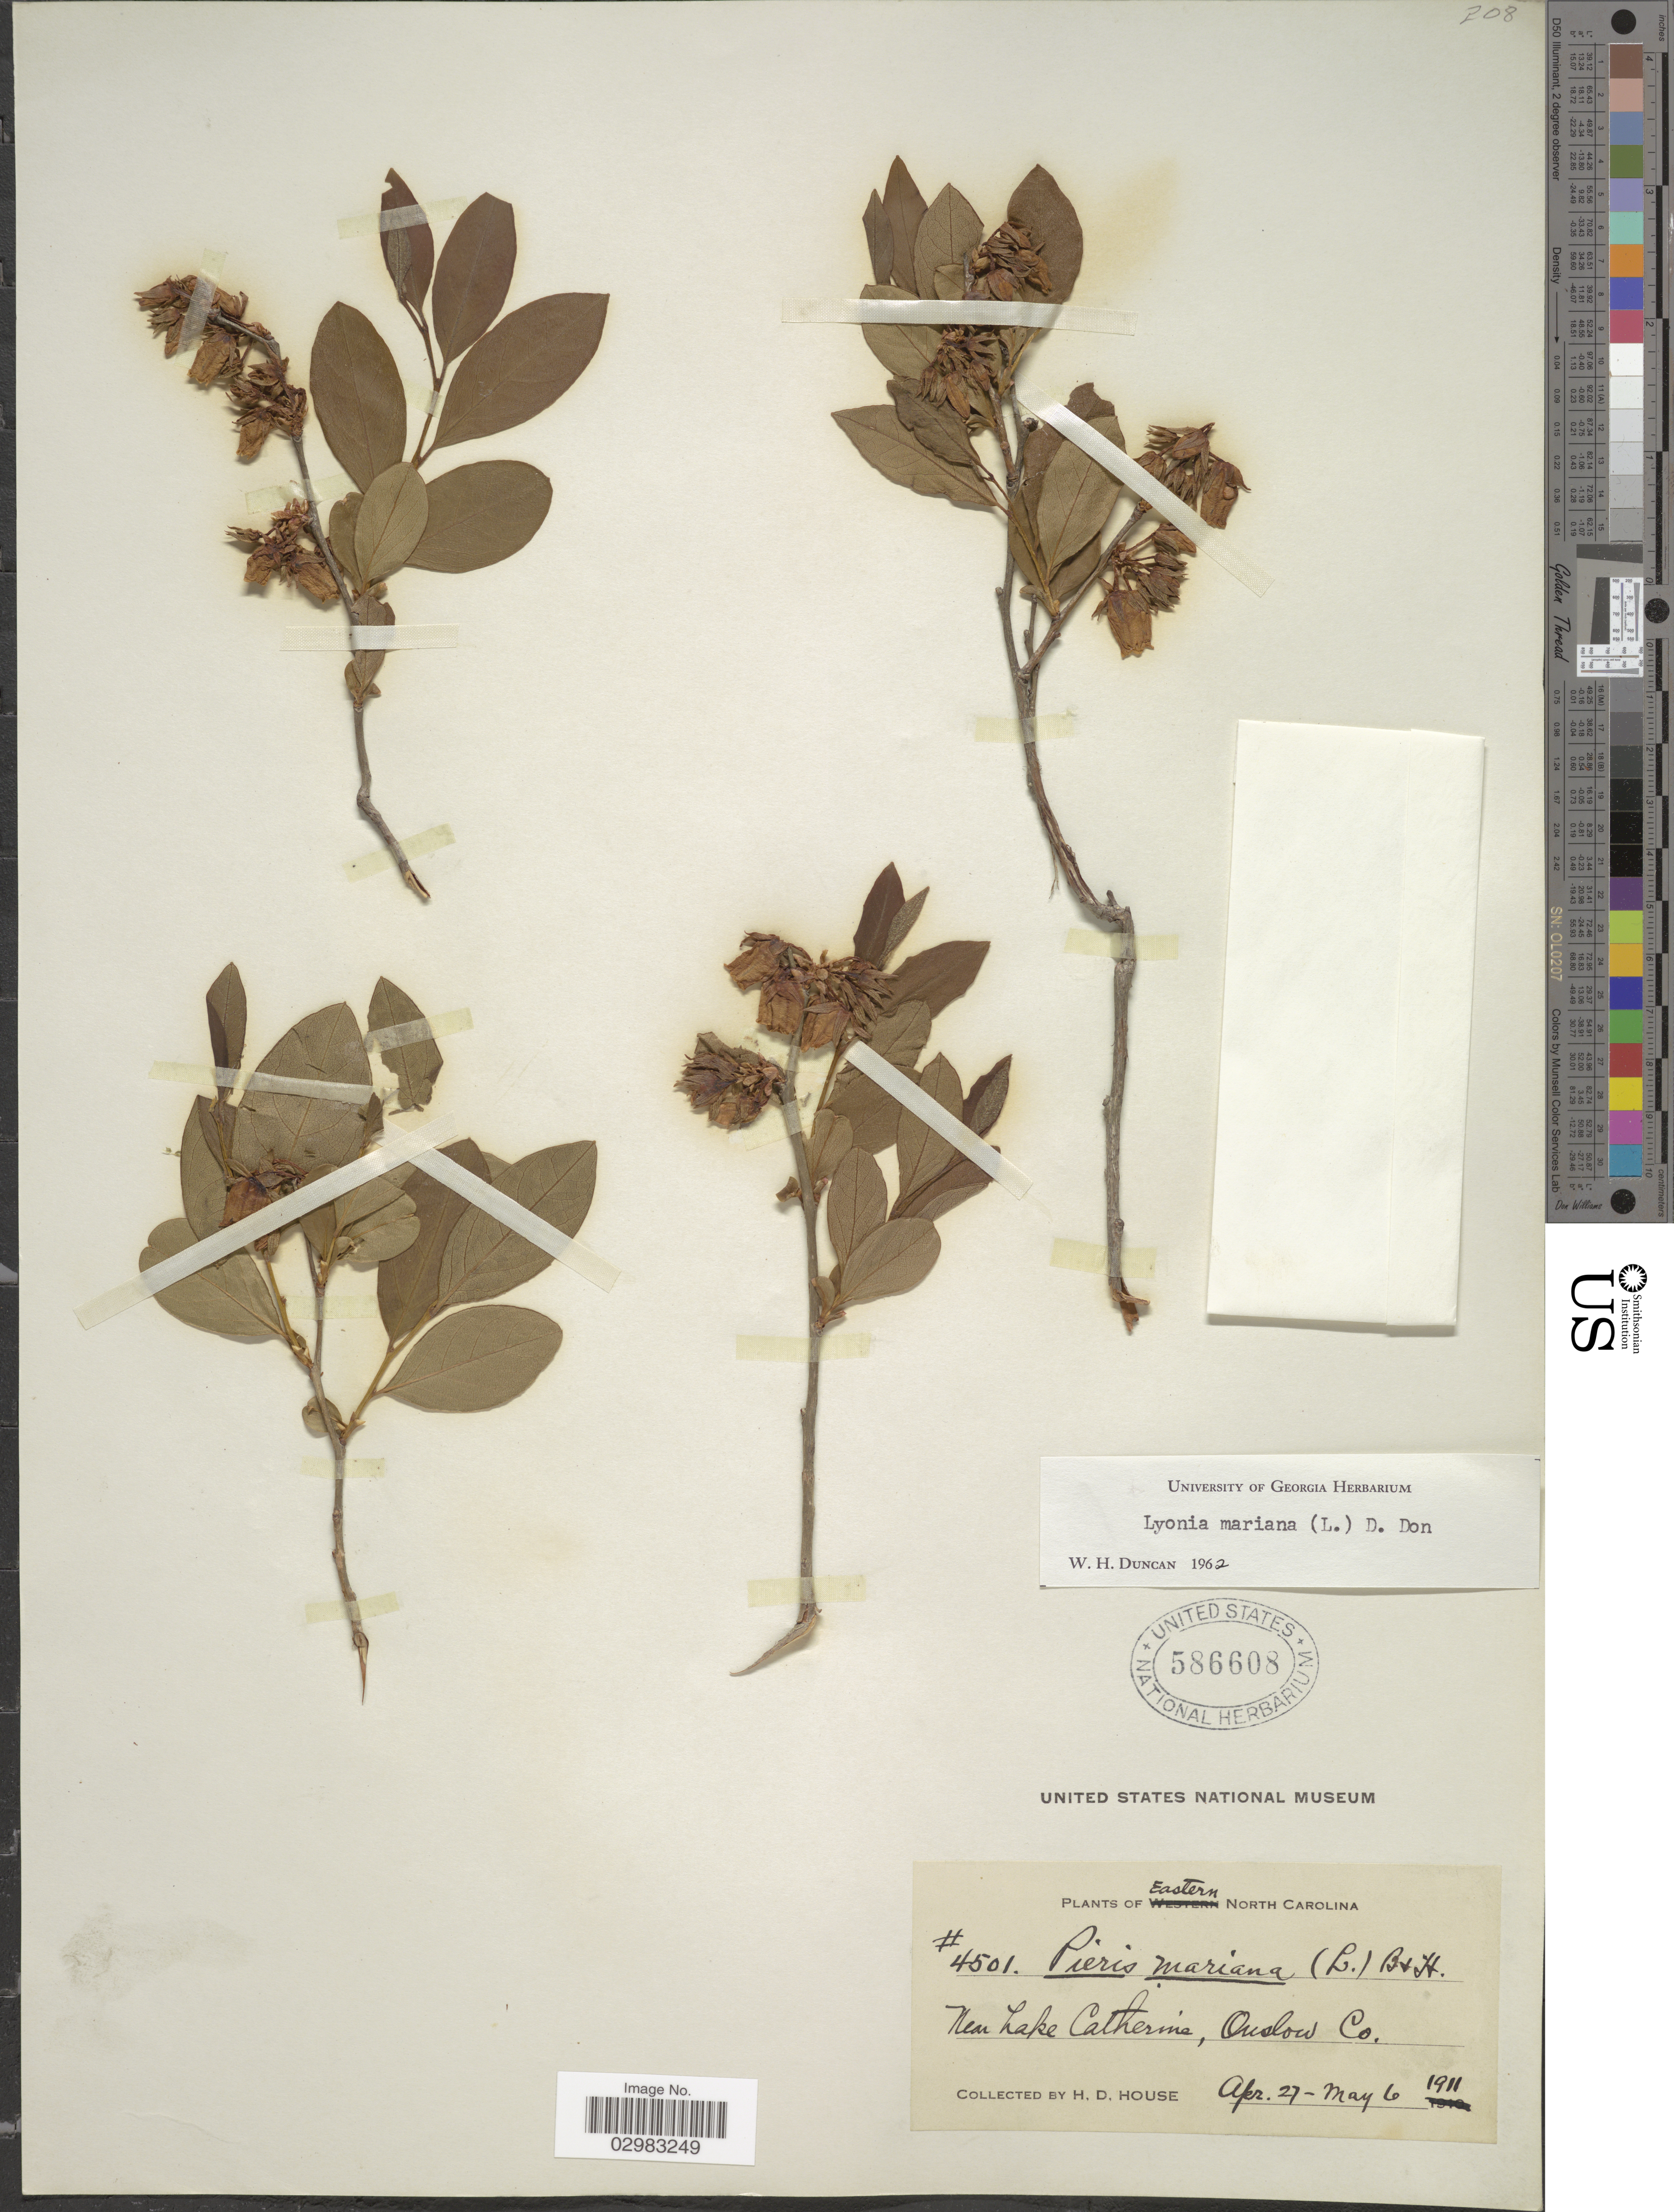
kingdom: Plantae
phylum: Tracheophyta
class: Magnoliopsida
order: Ericales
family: Ericaceae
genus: Lyonia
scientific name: Lyonia mariana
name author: (L.) D. Don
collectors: H. D. House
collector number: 4501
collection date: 1911-04-27/1911-05-06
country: United States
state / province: North Carolina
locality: Eastern North Carolina. Near Lake Catherina, Onslow Co.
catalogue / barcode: US 586608